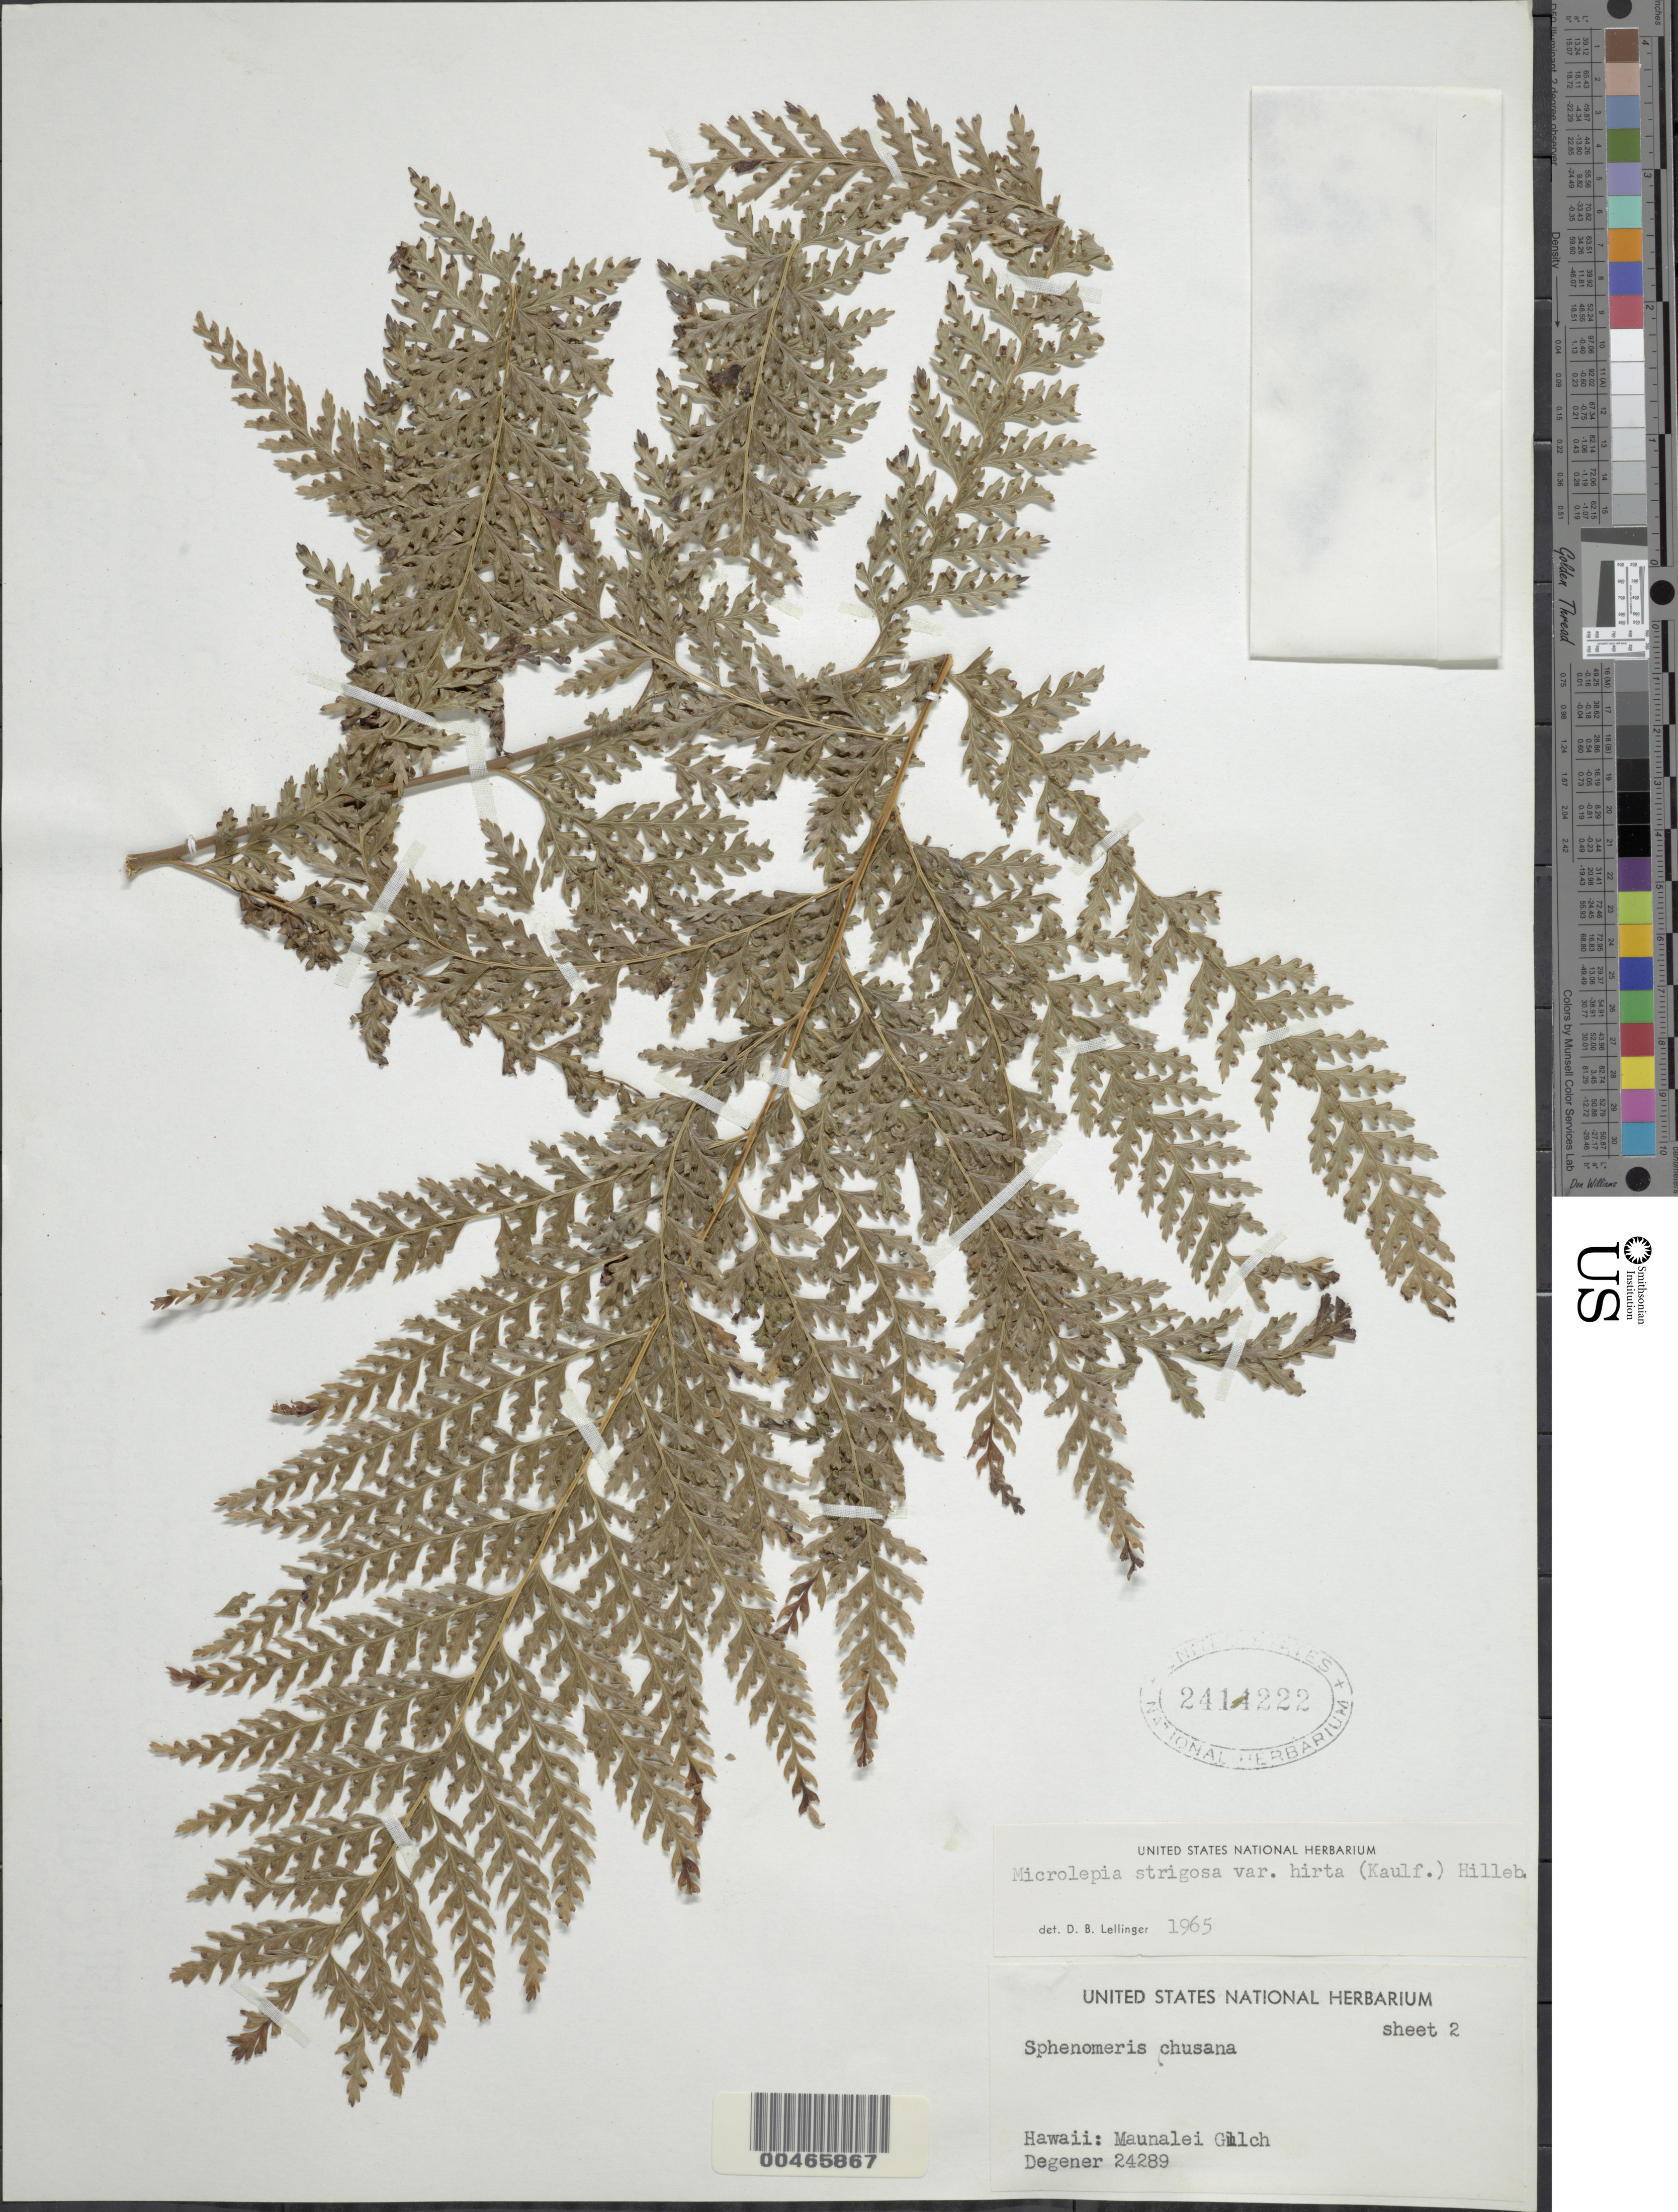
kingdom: Plantae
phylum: Tracheophyta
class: Polypodiopsida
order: Polypodiales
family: Dennstaedtiaceae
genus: Microlepia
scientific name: Microlepia speluncae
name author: (L.) T. Moore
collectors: O. Degener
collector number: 24289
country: United States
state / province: Hawaii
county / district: Kauai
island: Kaua'i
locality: Maunalei Gulch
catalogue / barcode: US 2414222